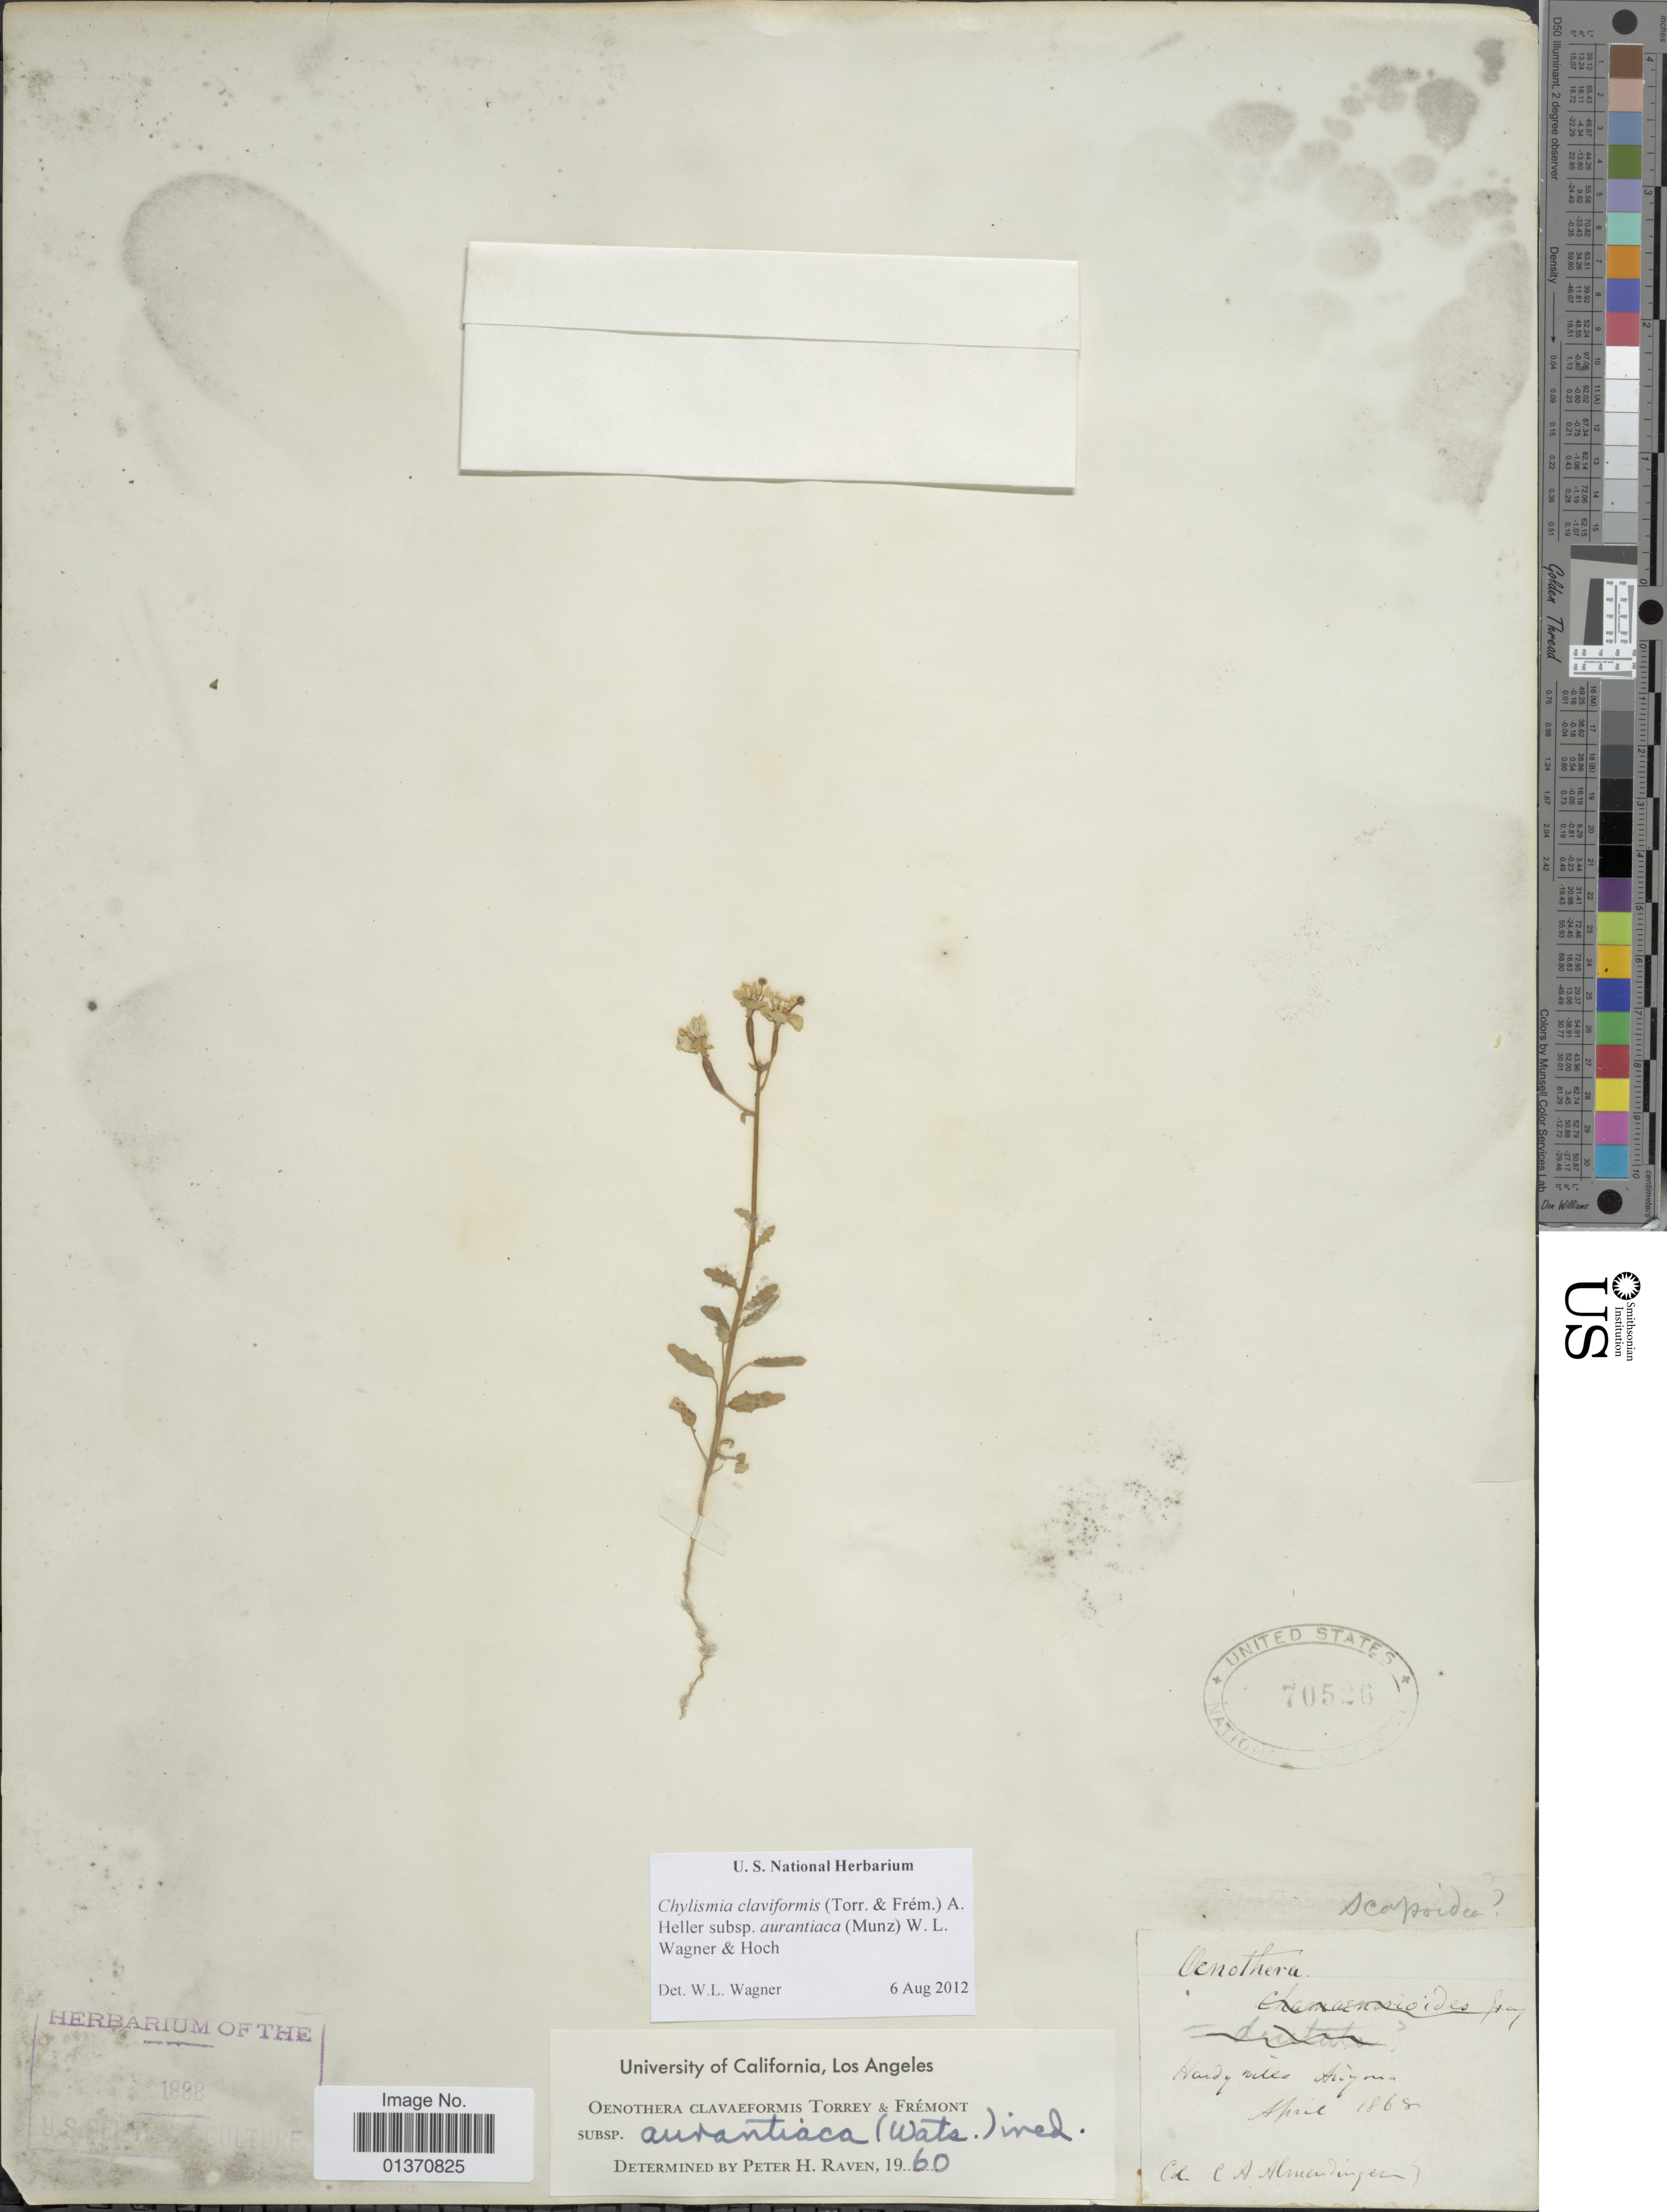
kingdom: Plantae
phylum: Tracheophyta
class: Magnoliopsida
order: Myrtales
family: Onagraceae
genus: Chylismia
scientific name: Chylismia claviformis subsp. aurantiaca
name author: (Munz) W.L. Wagner & Hoch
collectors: C. Almendinger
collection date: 1868-04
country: United States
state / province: Arizona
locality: Hardyville.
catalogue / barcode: US 70526